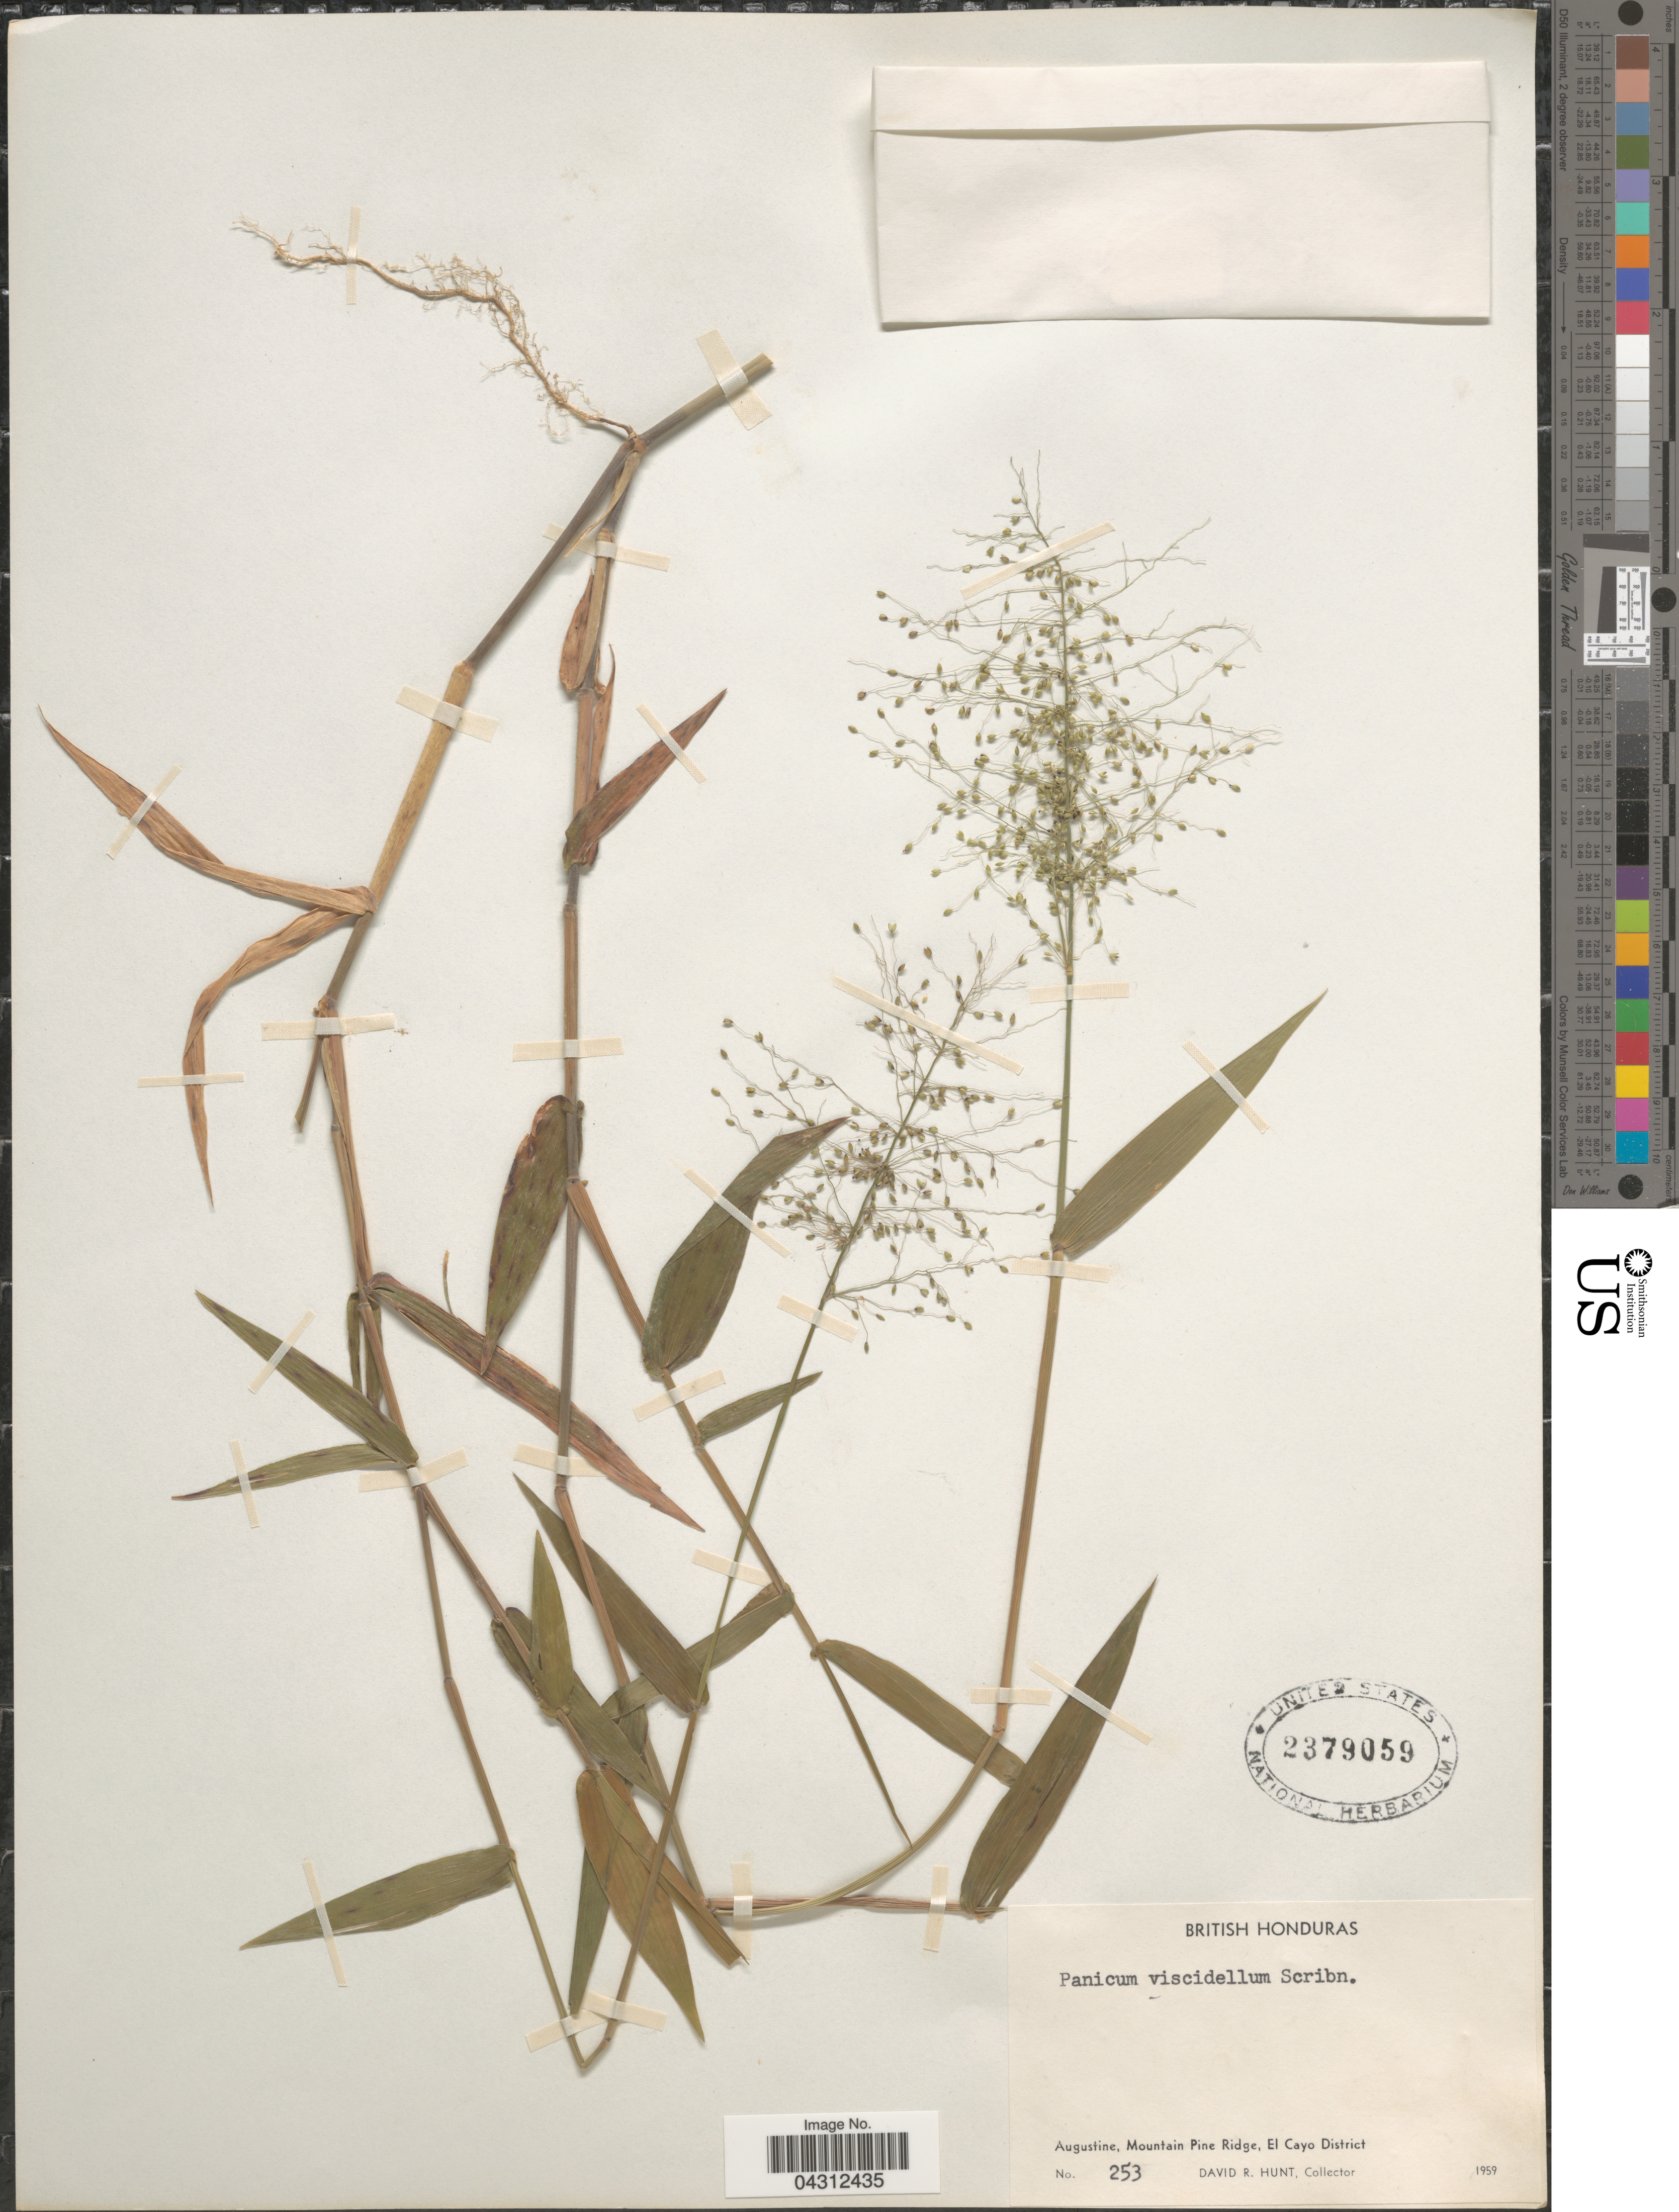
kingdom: Plantae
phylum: Tracheophyta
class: Liliopsida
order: Poales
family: Poaceae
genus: Dichanthelium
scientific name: Dichanthelium viscidellum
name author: (Scribn.) Gould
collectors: D. Hunt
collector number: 253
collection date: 1959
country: Belize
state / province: Cayo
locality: British Honduras. Augustine, Mountain Pine Ridge, El Cayo District.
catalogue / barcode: US 2379059